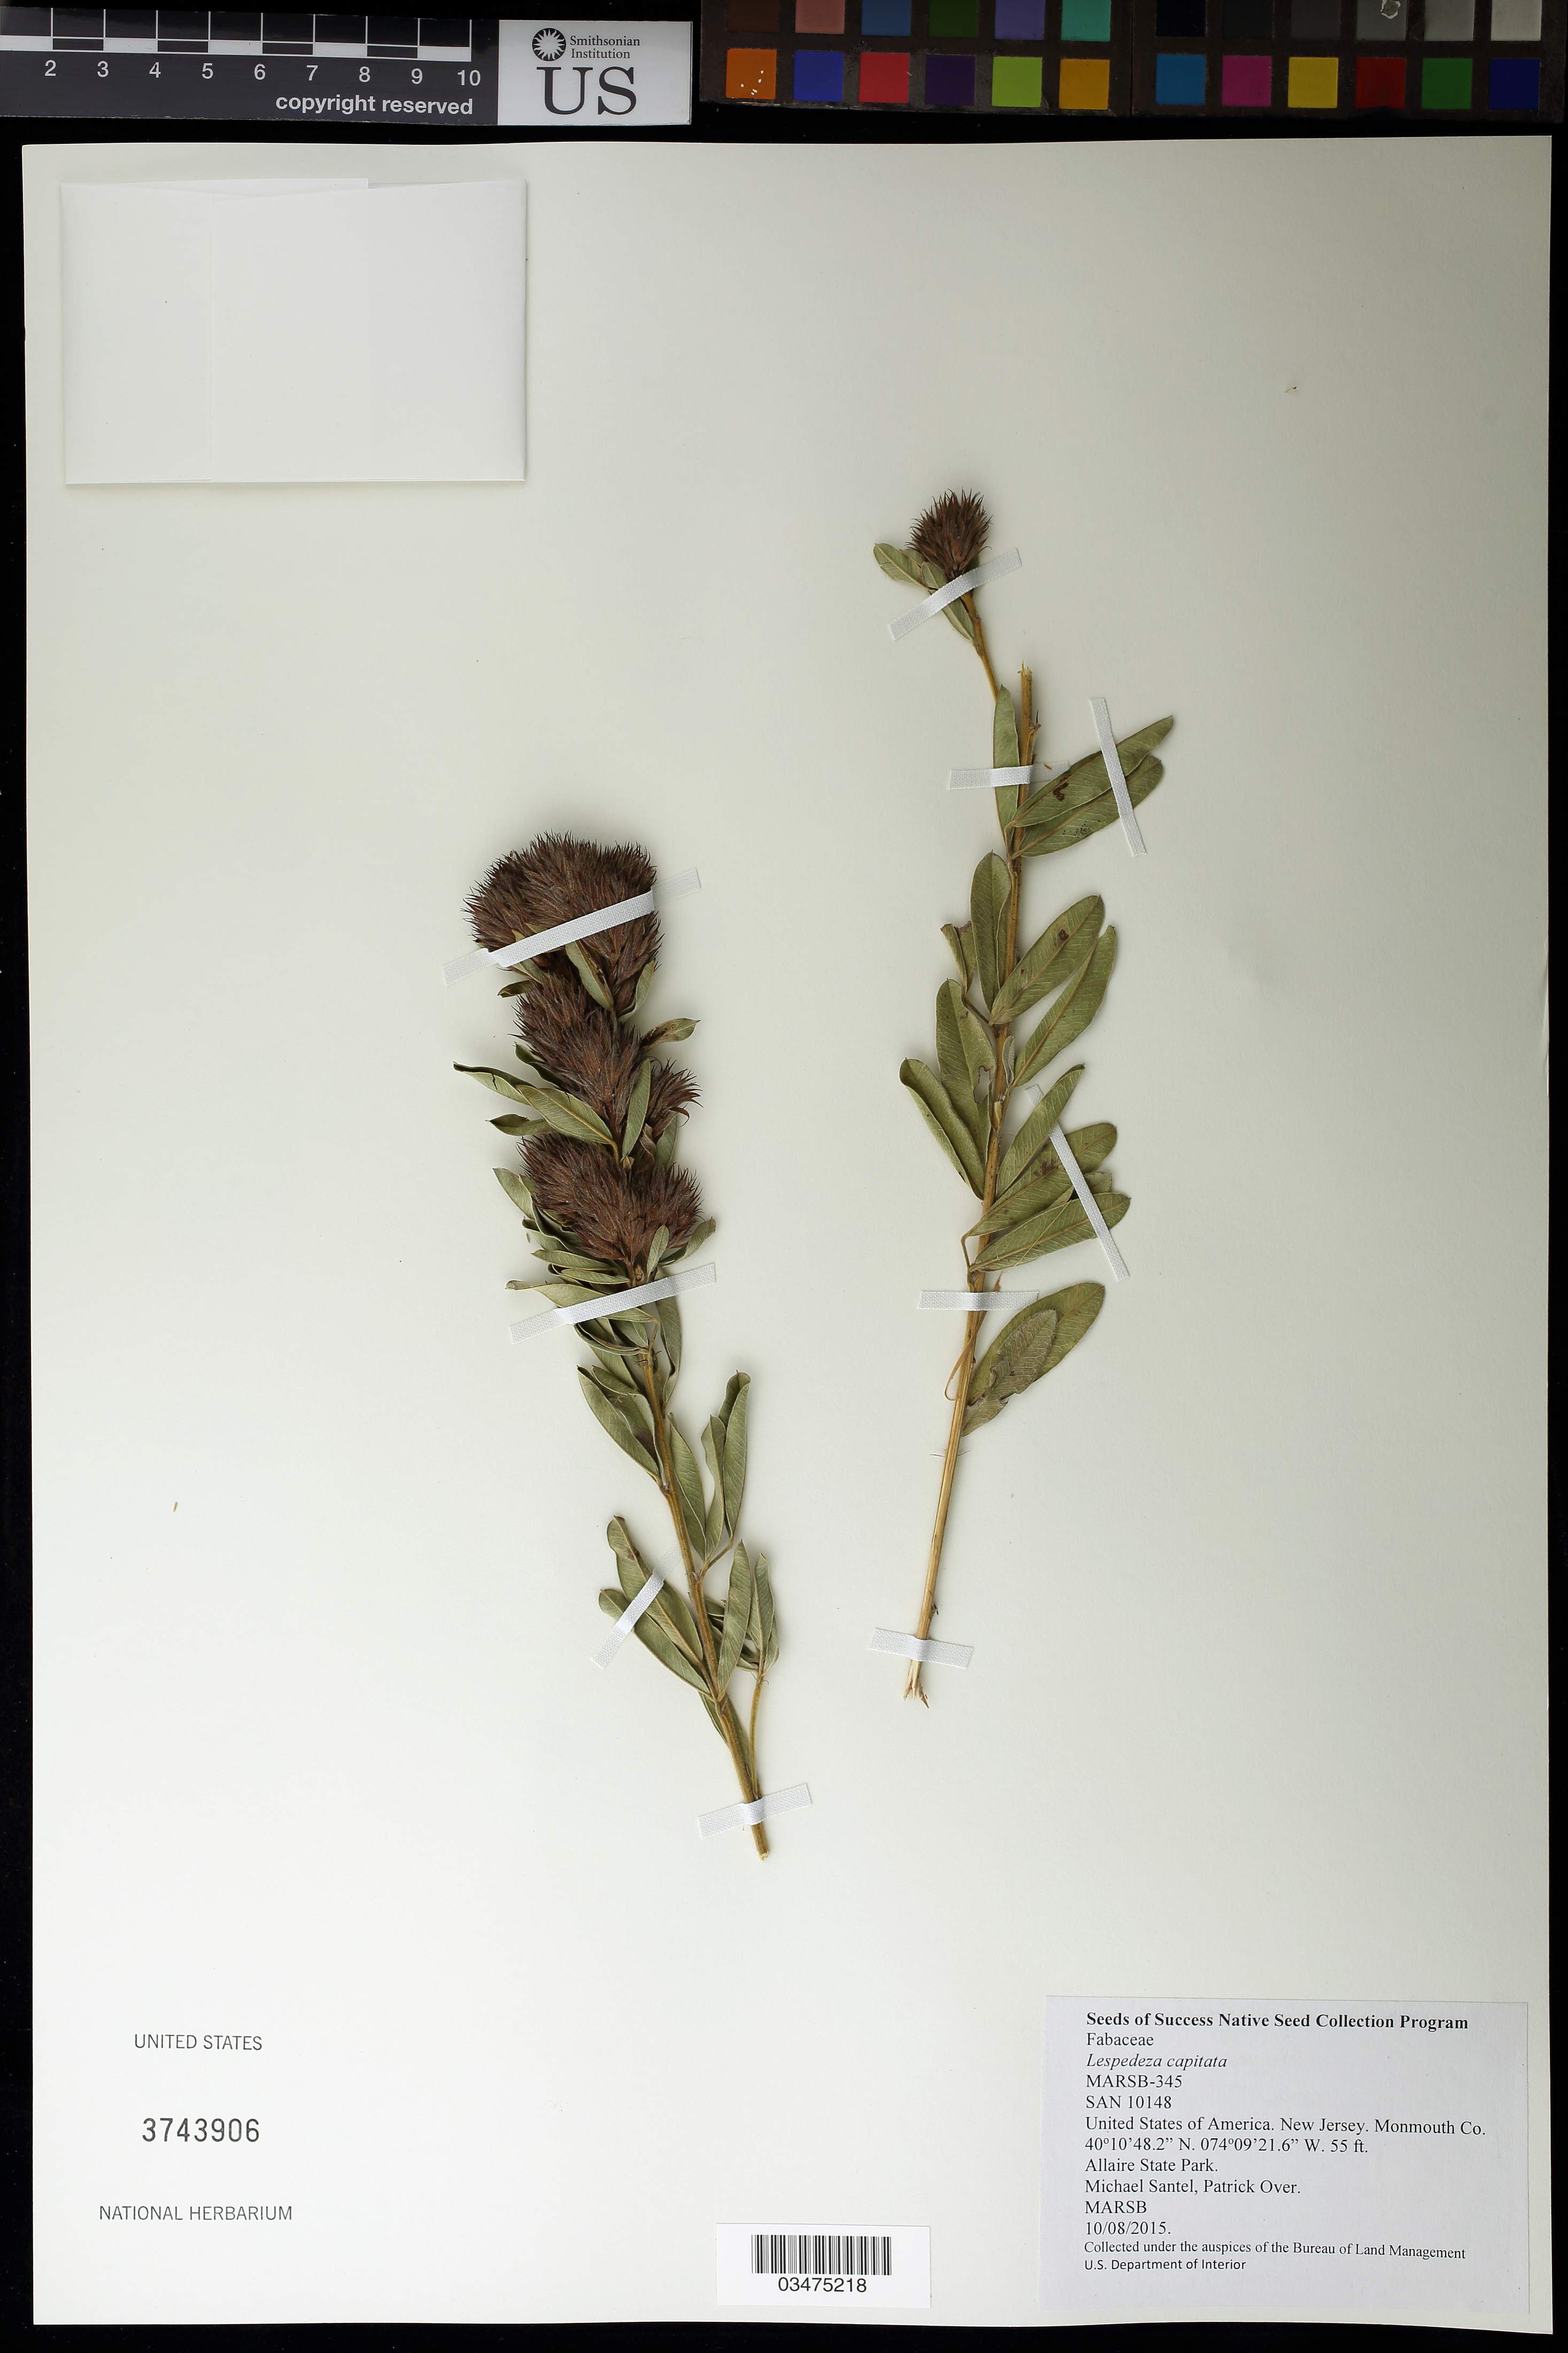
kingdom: Plantae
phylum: Tracheophyta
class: Magnoliopsida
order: Fabales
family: Fabaceae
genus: Lespedeza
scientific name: Lespedeza capitata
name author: Michx.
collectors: M. Santel & P. Over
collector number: MARSB-345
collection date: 2015-10-08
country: United States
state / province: New Jersey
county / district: Monmouth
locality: Allaire State Park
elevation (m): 17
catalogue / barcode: US 3743906